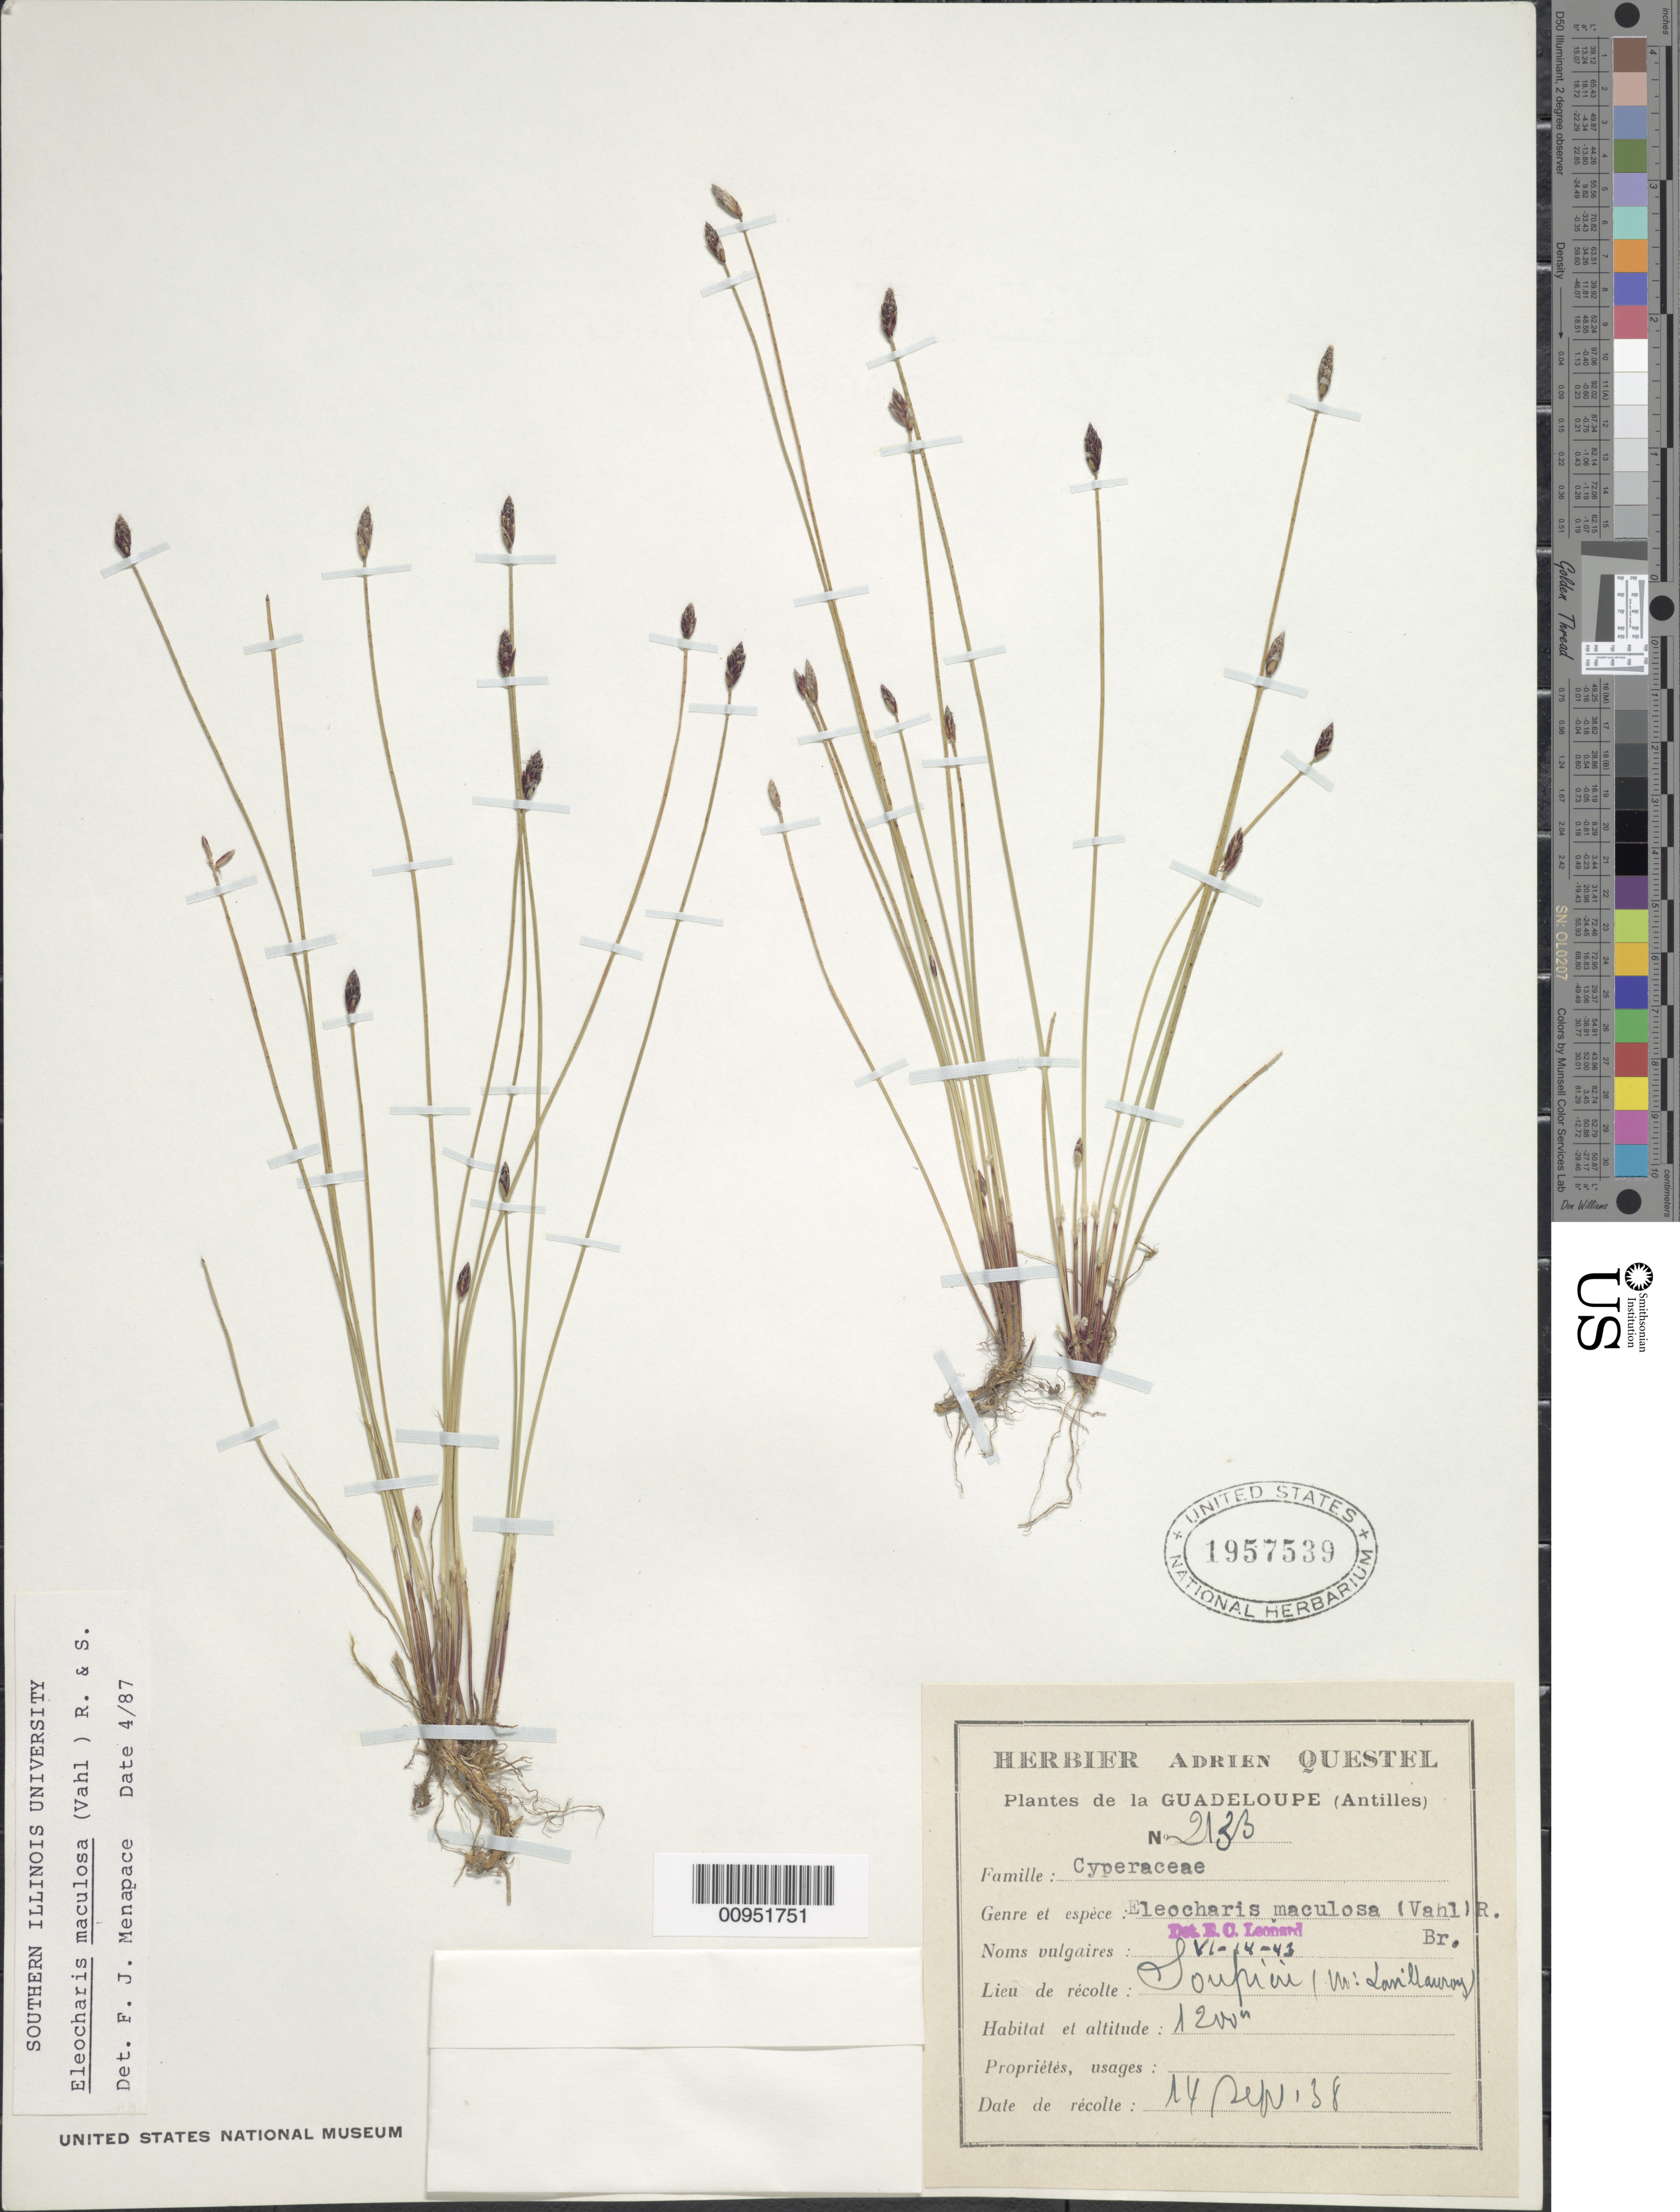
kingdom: Plantae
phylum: Tracheophyta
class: Liliopsida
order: Poales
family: Cyperaceae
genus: Eleocharis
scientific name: Eleocharis maculosa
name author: (Vahl) Roem. & Schult.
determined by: Menapace, F. J.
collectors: A. Questel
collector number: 2133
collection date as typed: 14 Sep 1938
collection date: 1938-09-14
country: Guadeloupe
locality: Soufrière "(M. Lanllaueroy)"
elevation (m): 1200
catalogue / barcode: US 1957539